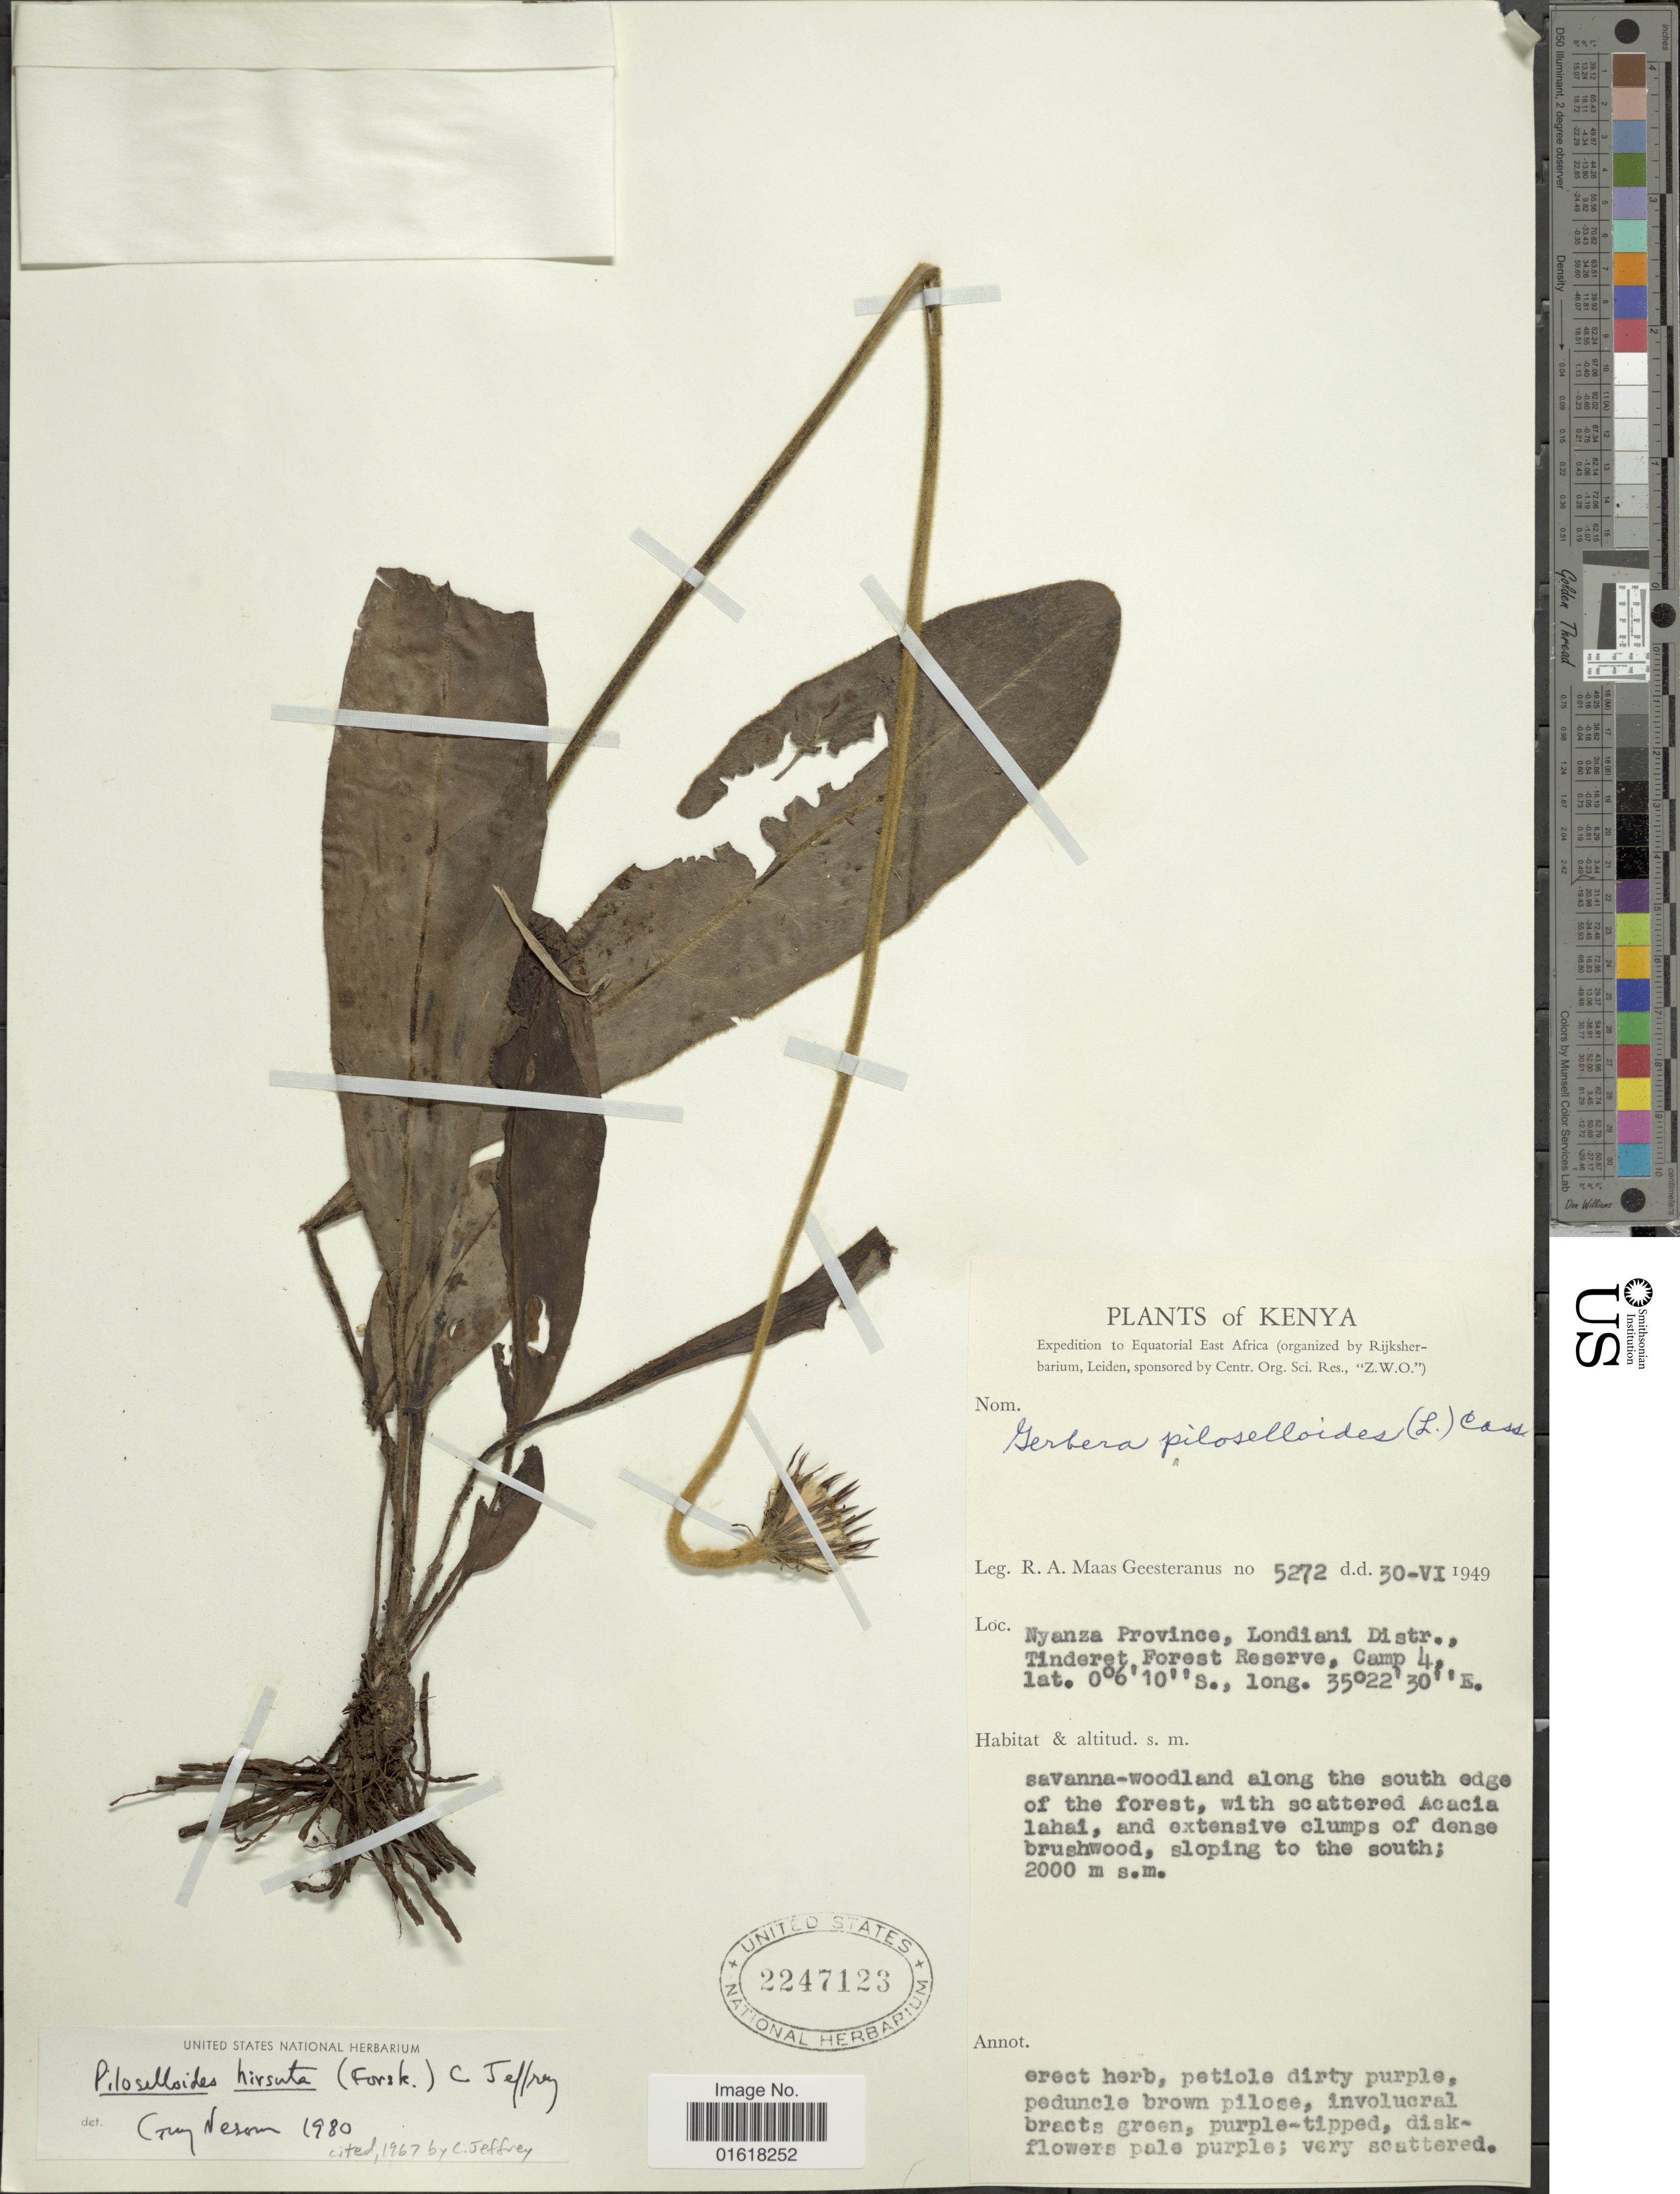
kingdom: Plantae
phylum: Tracheophyta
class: Magnoliopsida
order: Asterales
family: Asteraceae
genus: Piloselloides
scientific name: Piloselloides hirsuta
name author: (Forssk.) C. Jeffrey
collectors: R. A. Maas Geesteranus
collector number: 5272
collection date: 1949-06-30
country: Kenya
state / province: Kericho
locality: Londiani Distr., Tinderet Forest Reserve, Camp 4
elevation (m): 2000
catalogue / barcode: US 2247123